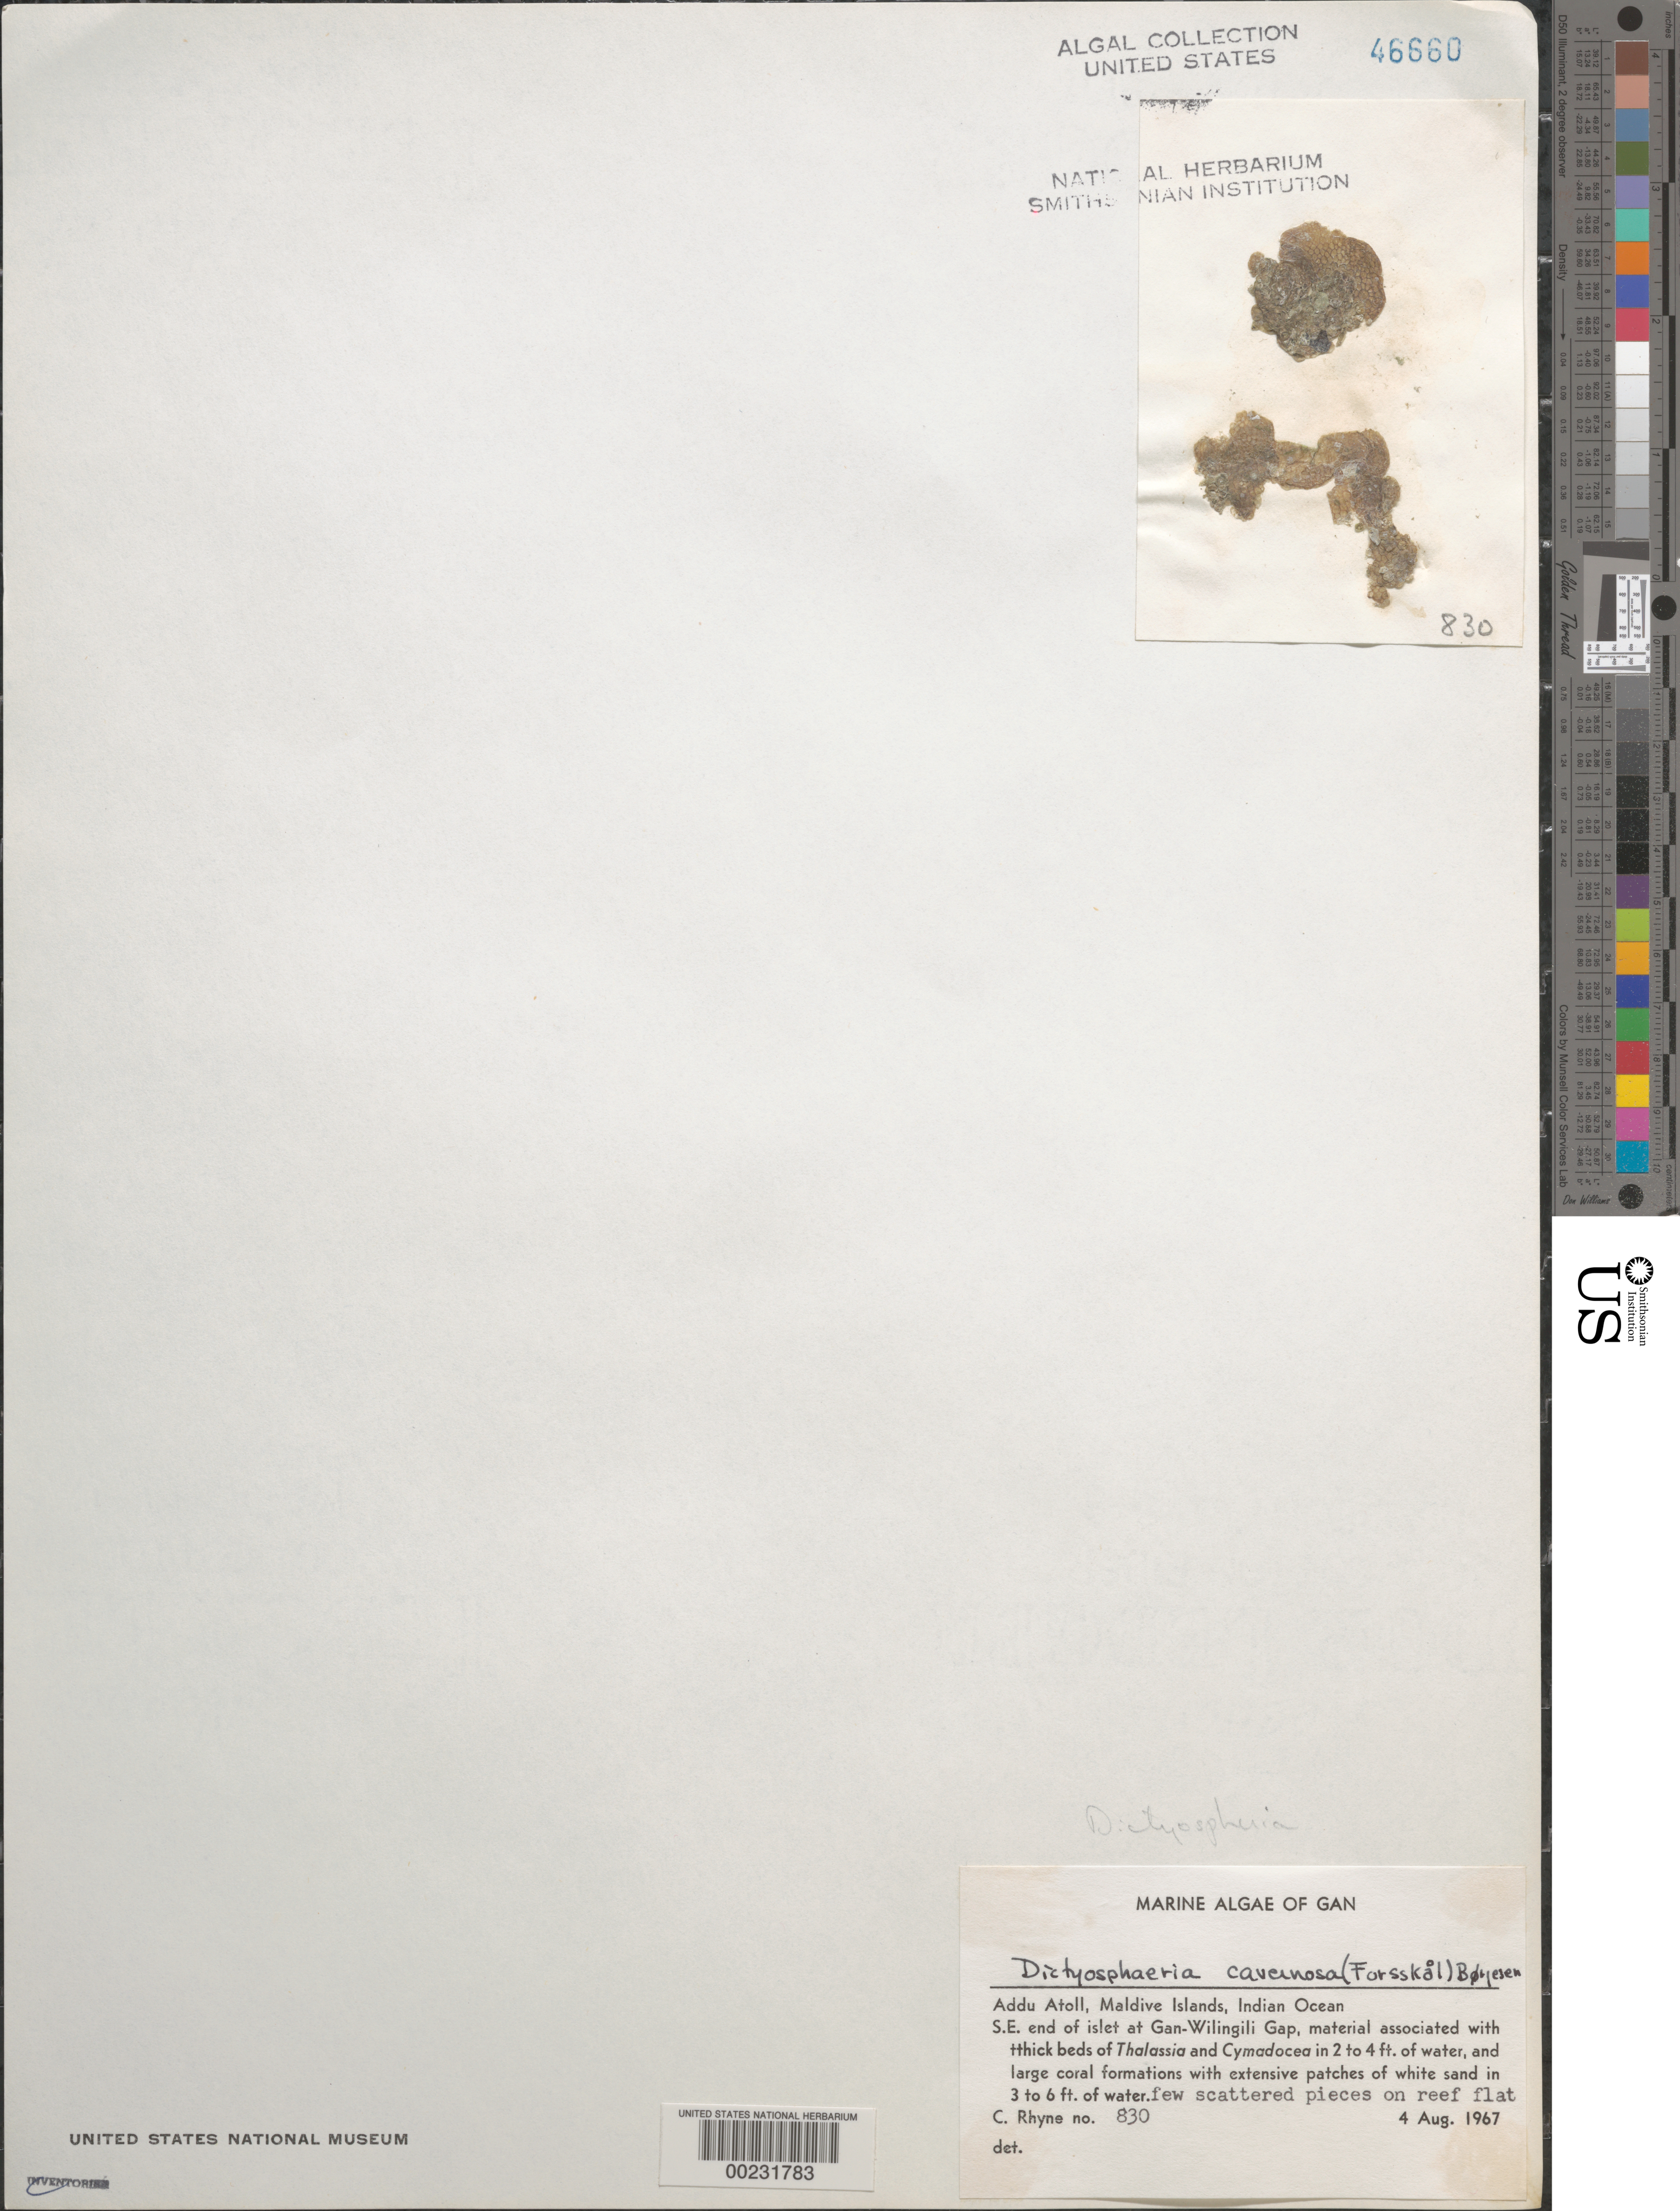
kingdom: Plantae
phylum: Chlorophyta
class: Ulvophyceae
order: Siphonocladales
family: Siphonocladaceae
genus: Dictyosphaeria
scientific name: Dictyosphaeria cavernosa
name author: (Forssk.) Børgesen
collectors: C. Rhyne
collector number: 830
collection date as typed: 04 Aug 1967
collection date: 1967-08-04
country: Maldive Islands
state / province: Seenu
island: Gan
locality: Gan-Wilingili Gap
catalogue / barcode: US 46660